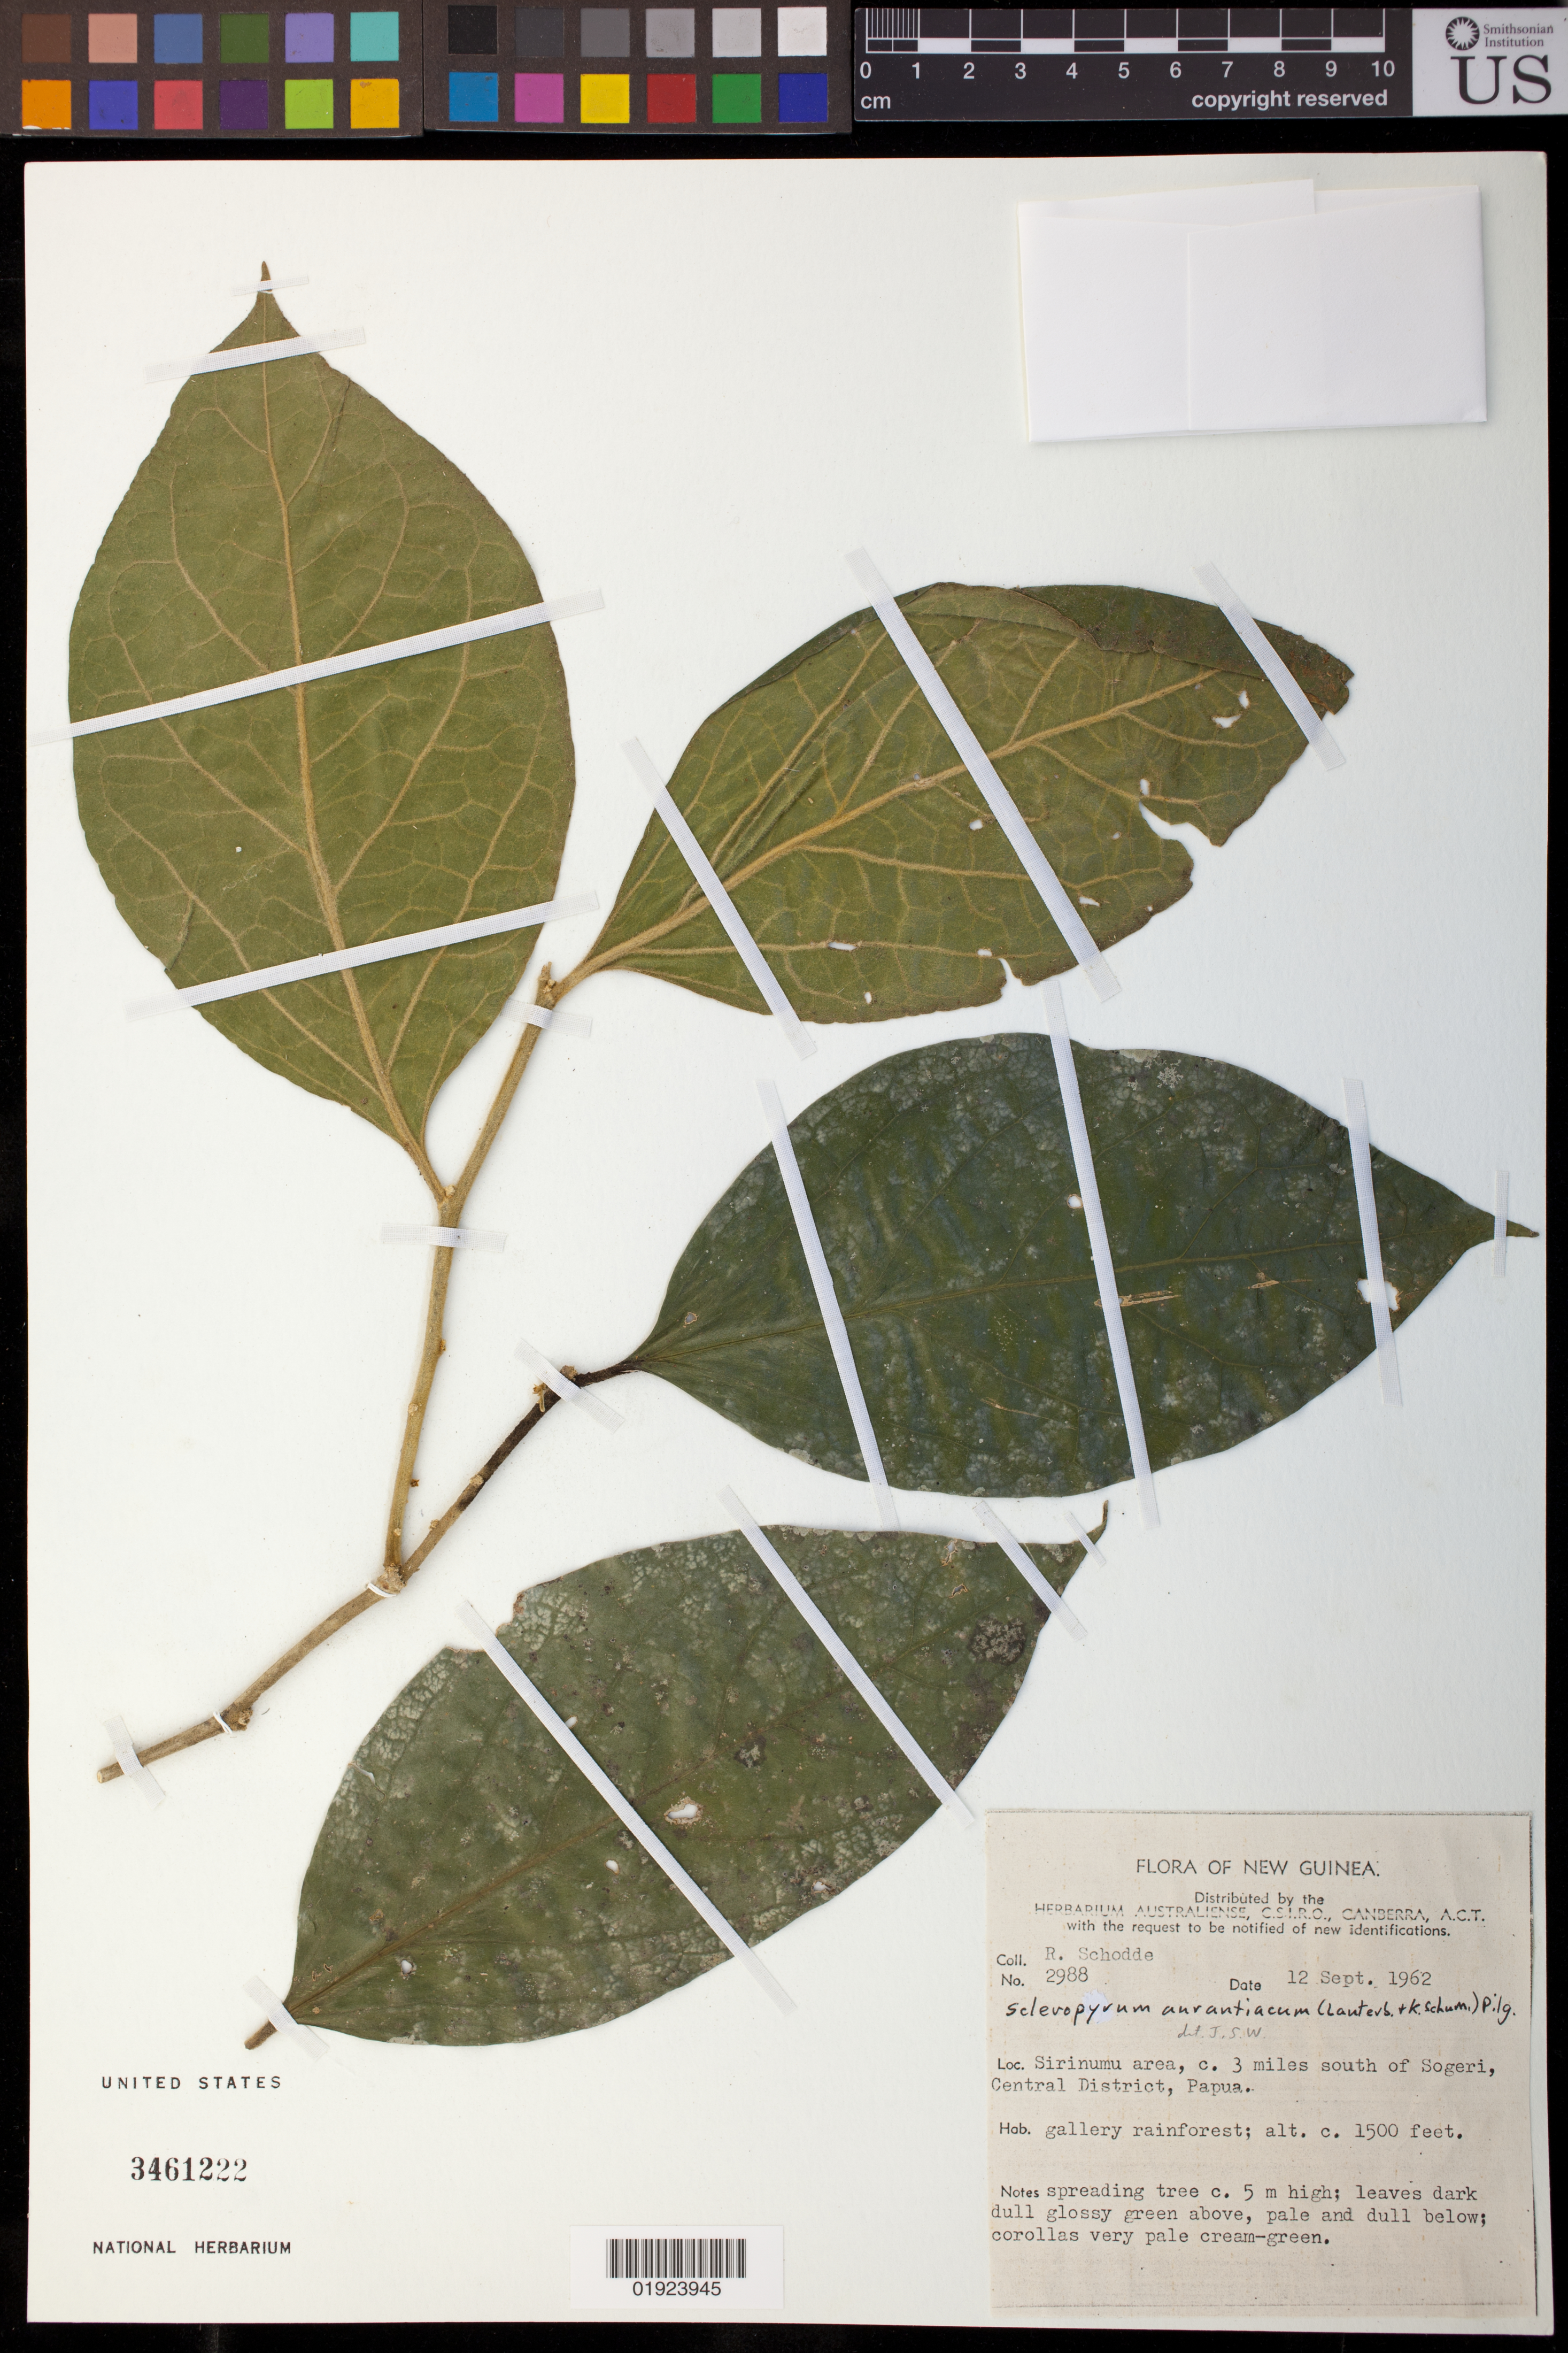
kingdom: Plantae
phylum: Tracheophyta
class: Magnoliopsida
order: Santalales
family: Cervantesiaceae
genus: Scleropyrum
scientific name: Scleropyrum aurantiacum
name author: (Lauterb. & K. Schum.) Pilg.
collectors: R. Schodde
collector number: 2988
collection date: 1962-09-12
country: Papua New Guinea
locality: Sirinumu area, c. 3 miles south of Sogeri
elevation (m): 457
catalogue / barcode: US 3461222